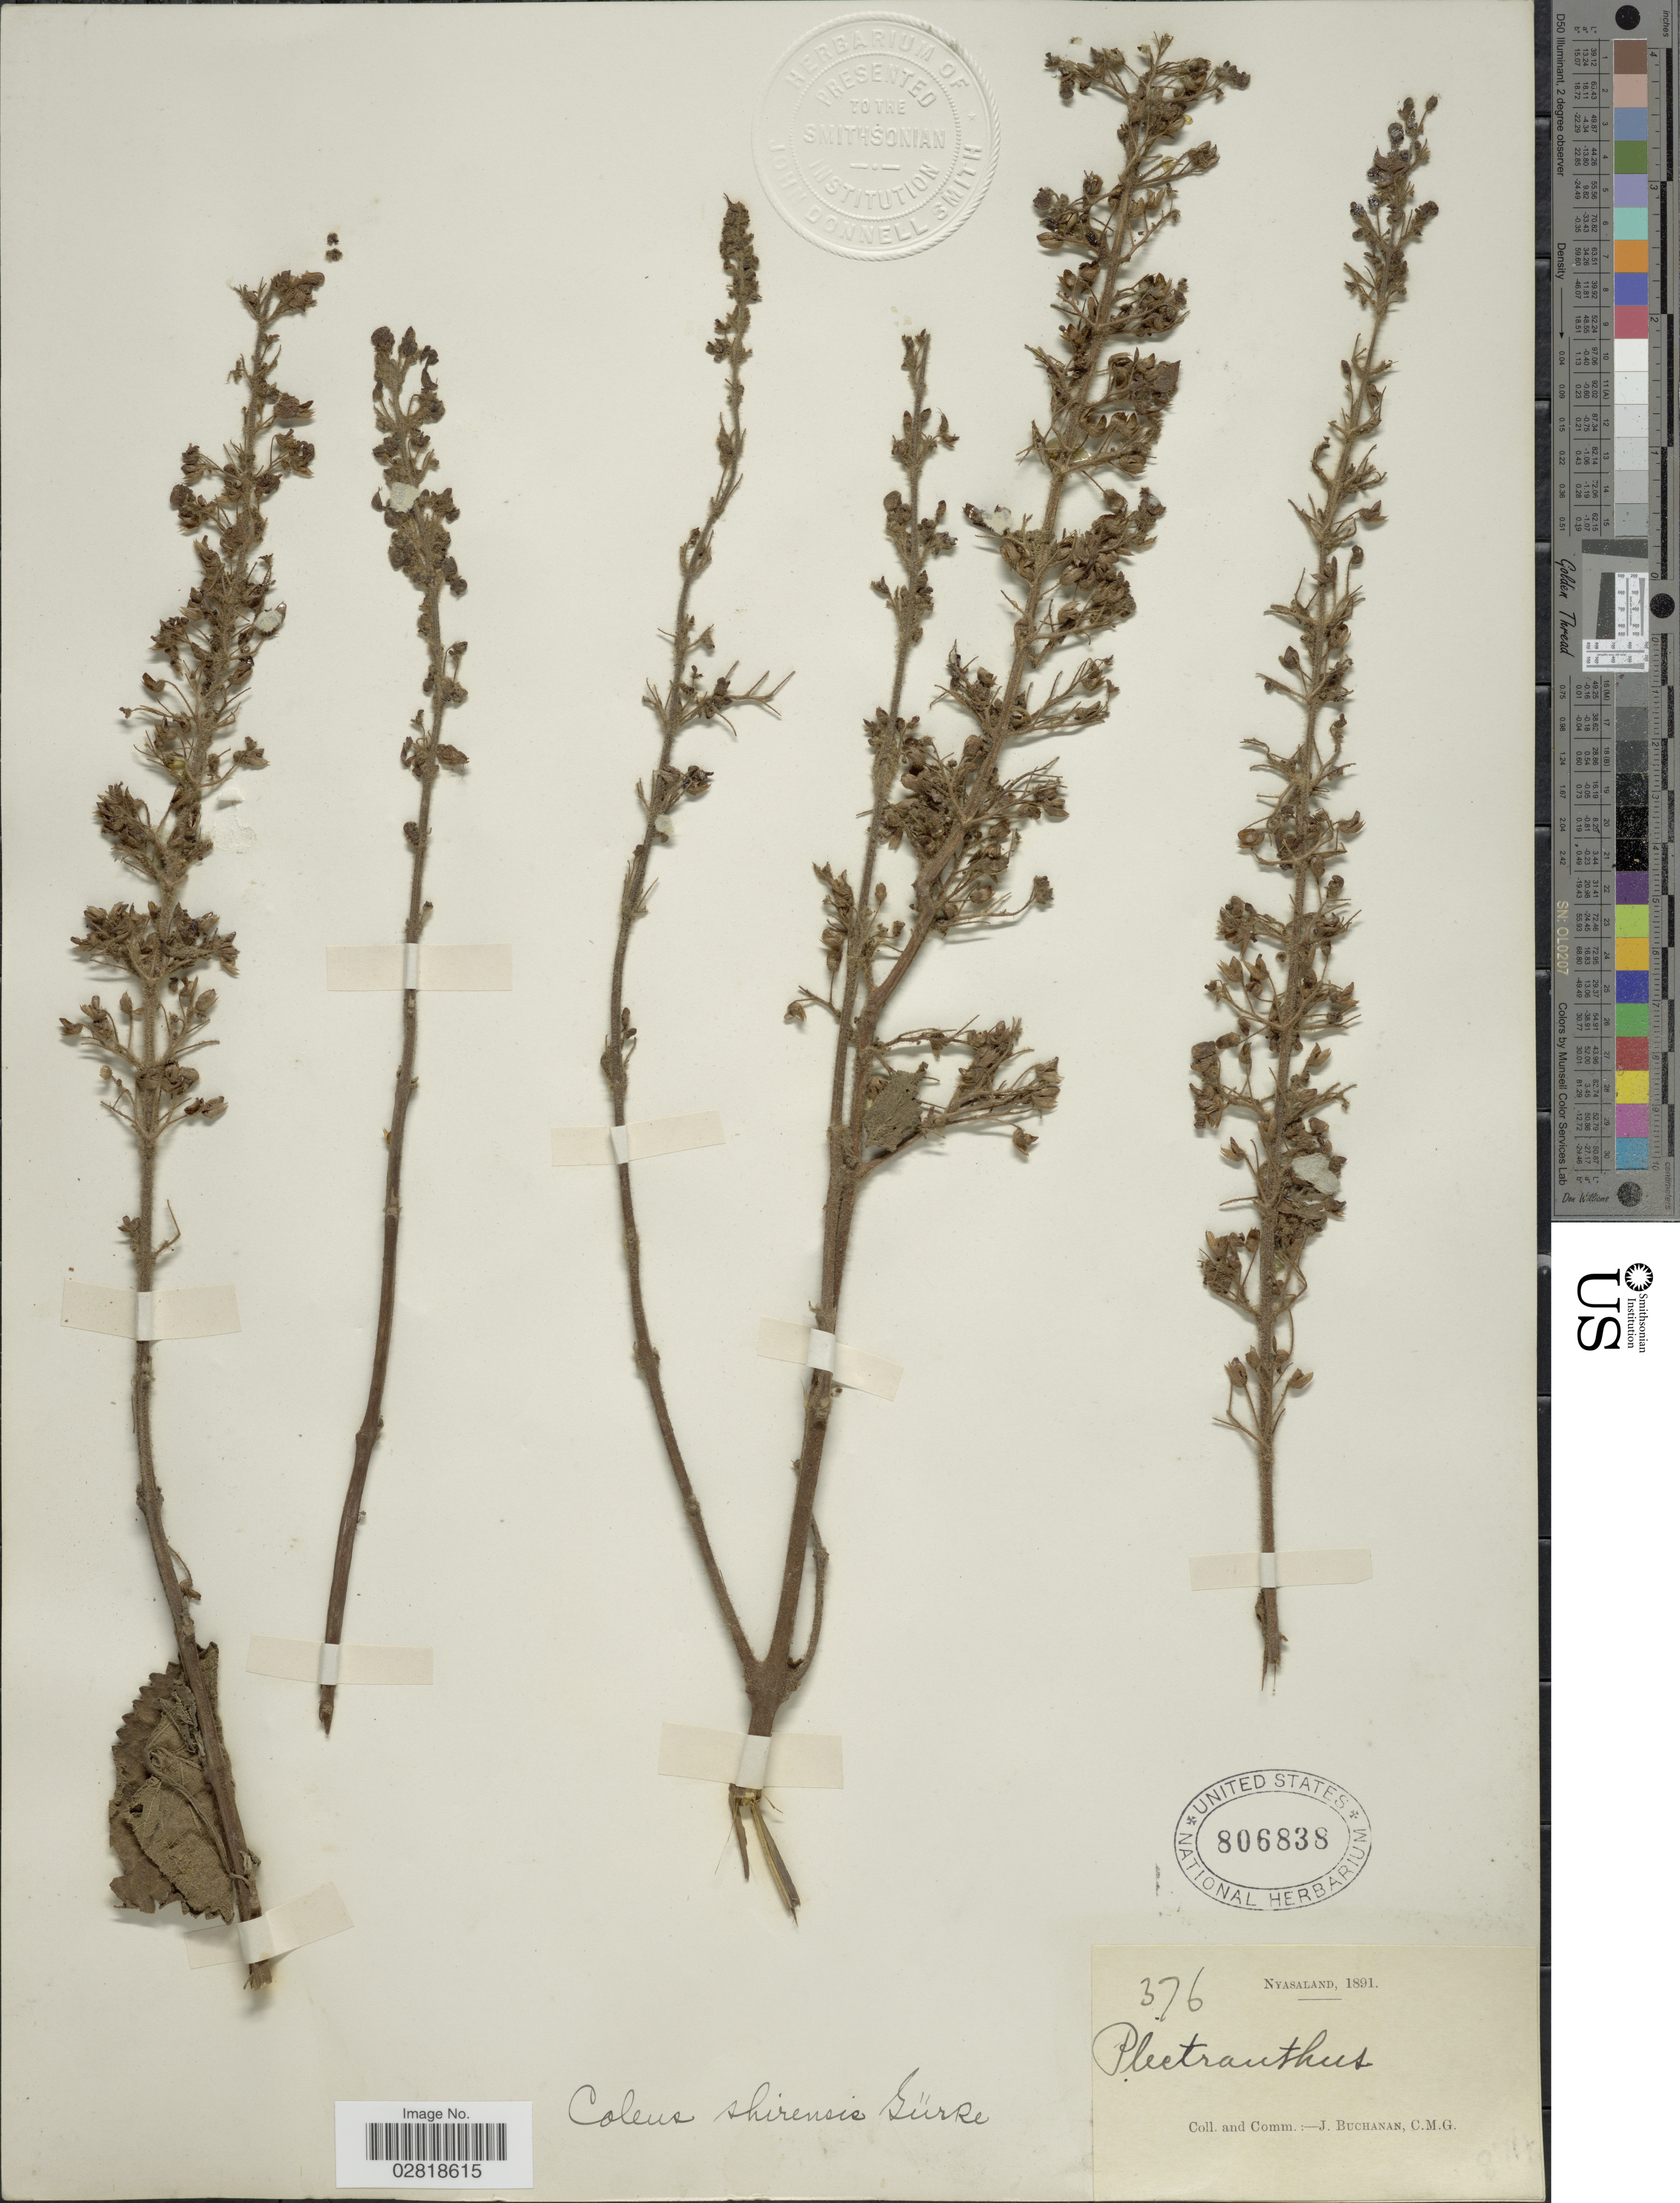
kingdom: Plantae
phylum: Tracheophyta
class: Magnoliopsida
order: Lamiales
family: Lamiaceae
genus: Plectranthus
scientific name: Plectranthus shirensis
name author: (Gürke) A.J. Paton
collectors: J. Buchanan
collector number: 376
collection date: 1891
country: Malawi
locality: Nyasaland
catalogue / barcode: US 806838